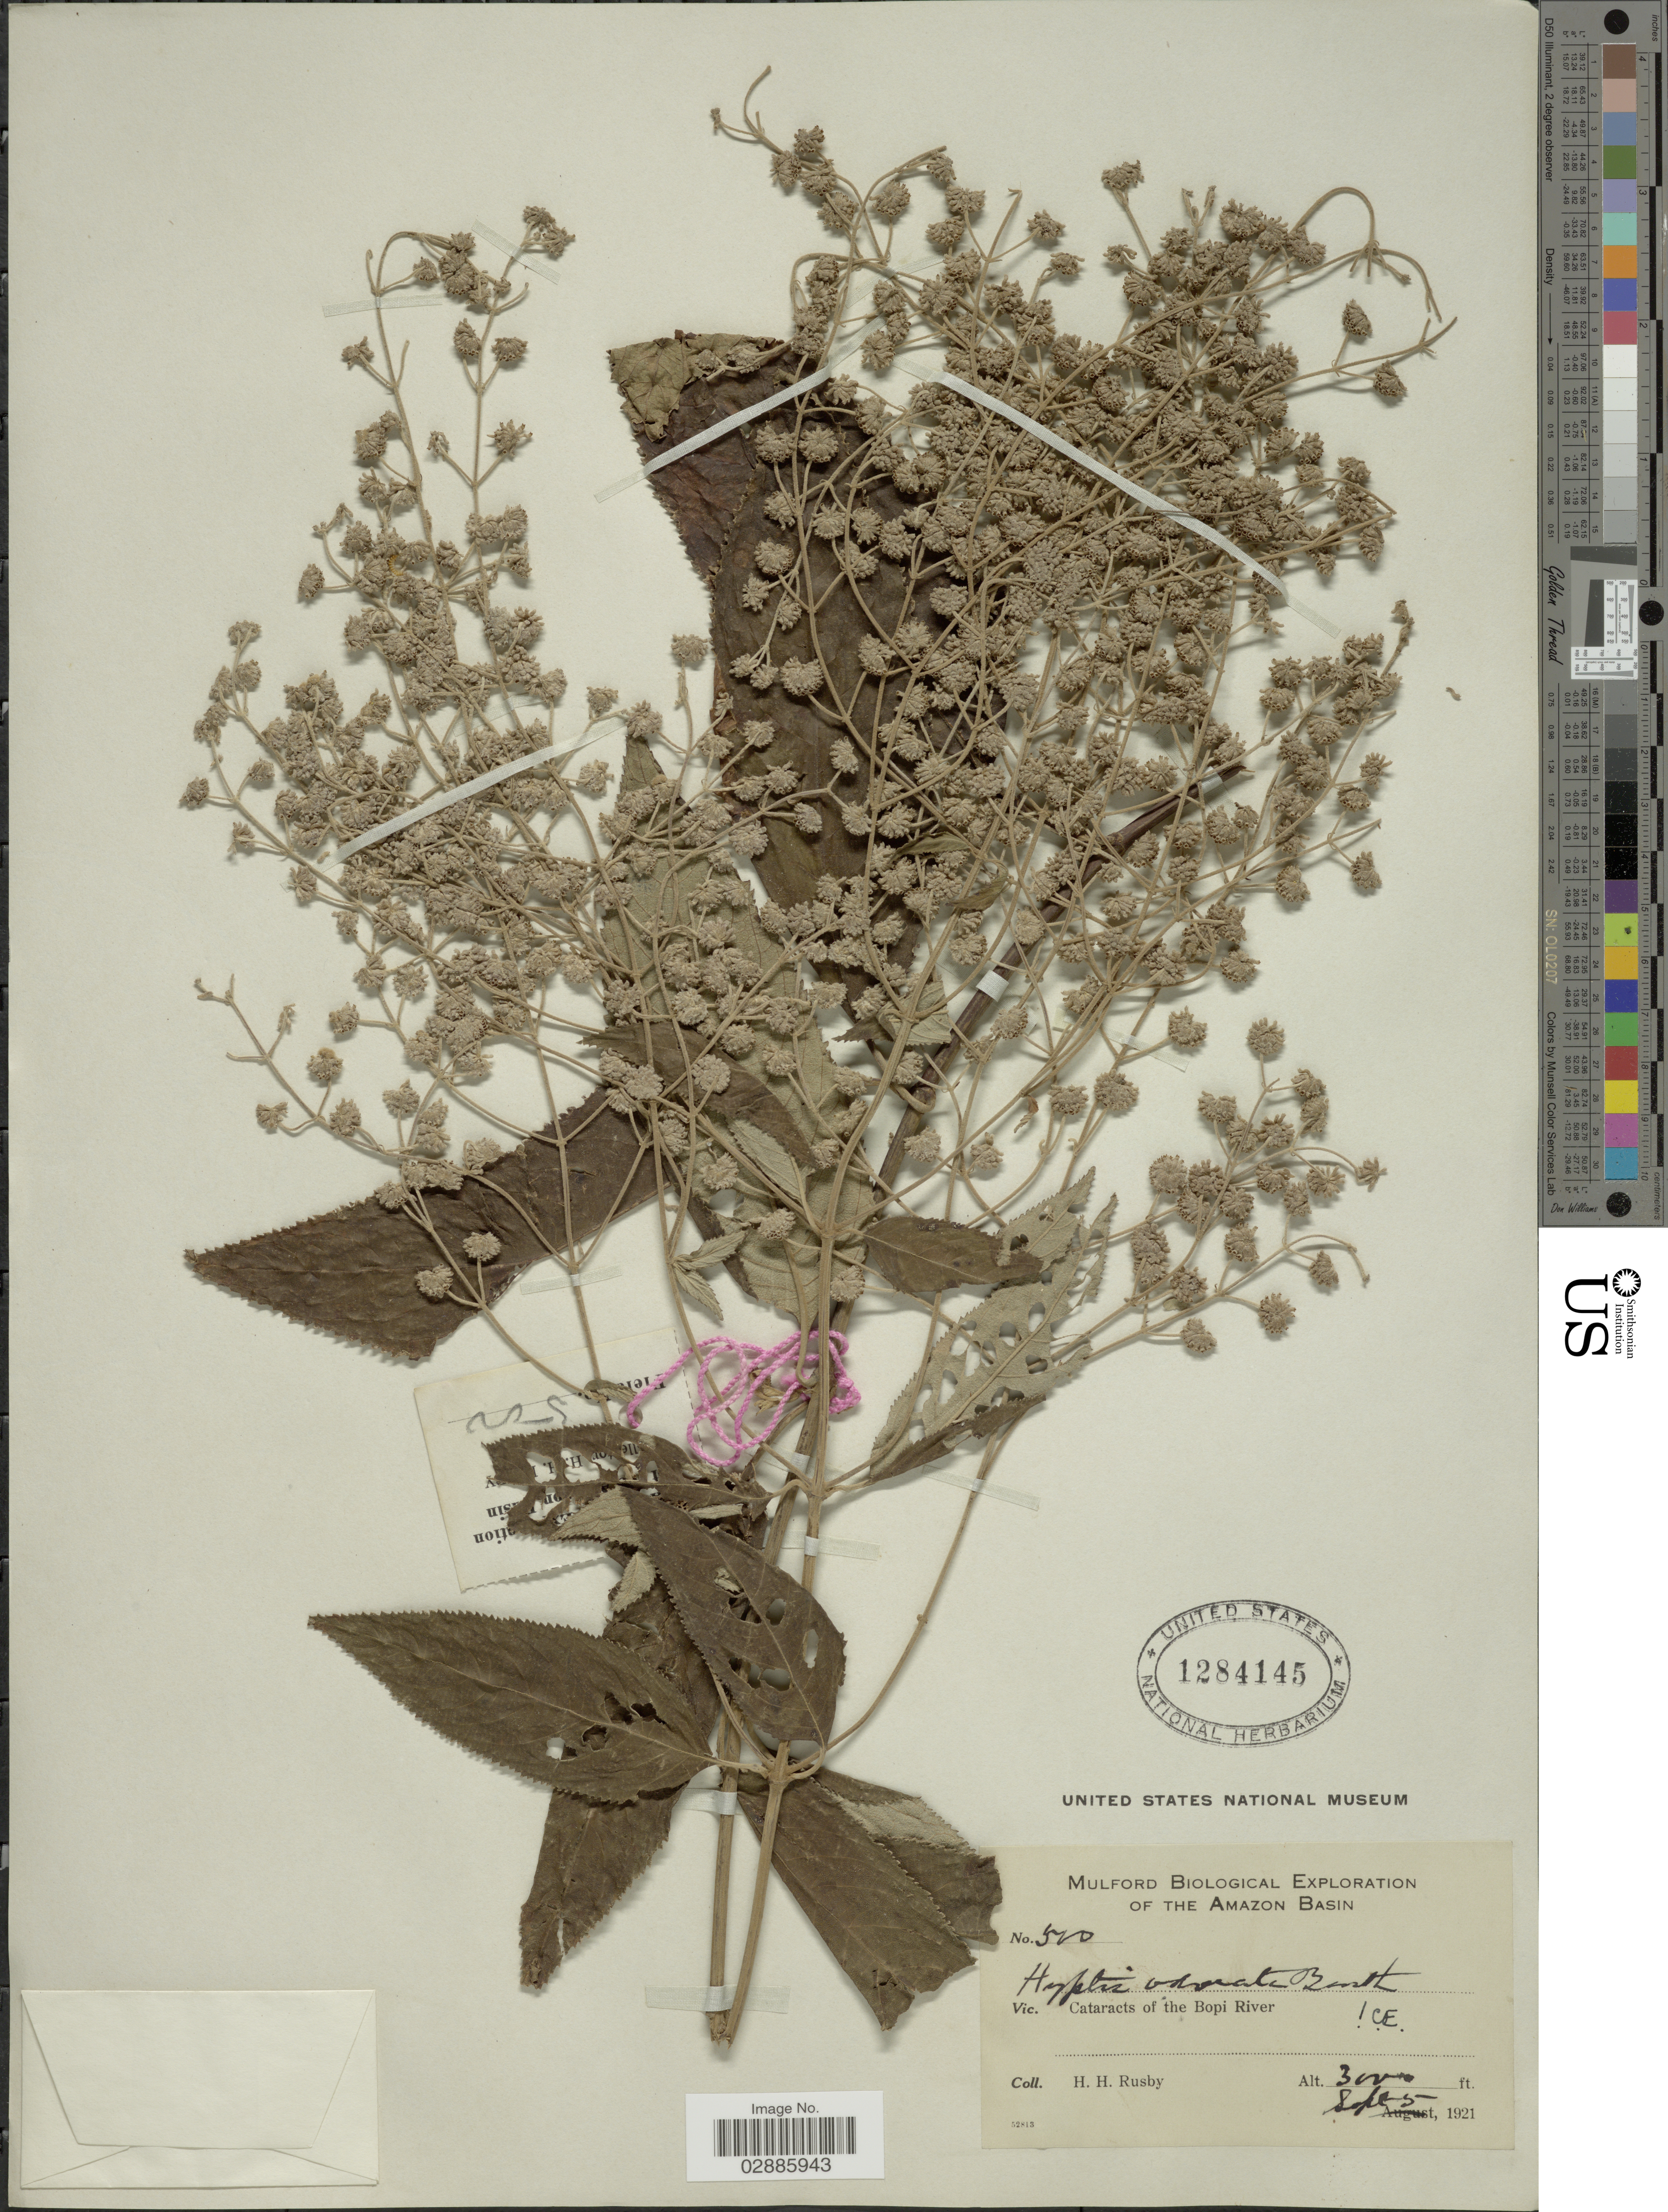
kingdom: Plantae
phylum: Tracheophyta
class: Magnoliopsida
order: Lamiales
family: Lamiaceae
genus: Hyptis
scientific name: Hyptis odorata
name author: Benth.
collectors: H. H. Rusby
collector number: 520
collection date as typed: Sept 5, 1921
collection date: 1921-09-05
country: Bolivia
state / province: La Paz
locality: Cataracts of the Bopi River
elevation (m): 914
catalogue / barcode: US 1284145